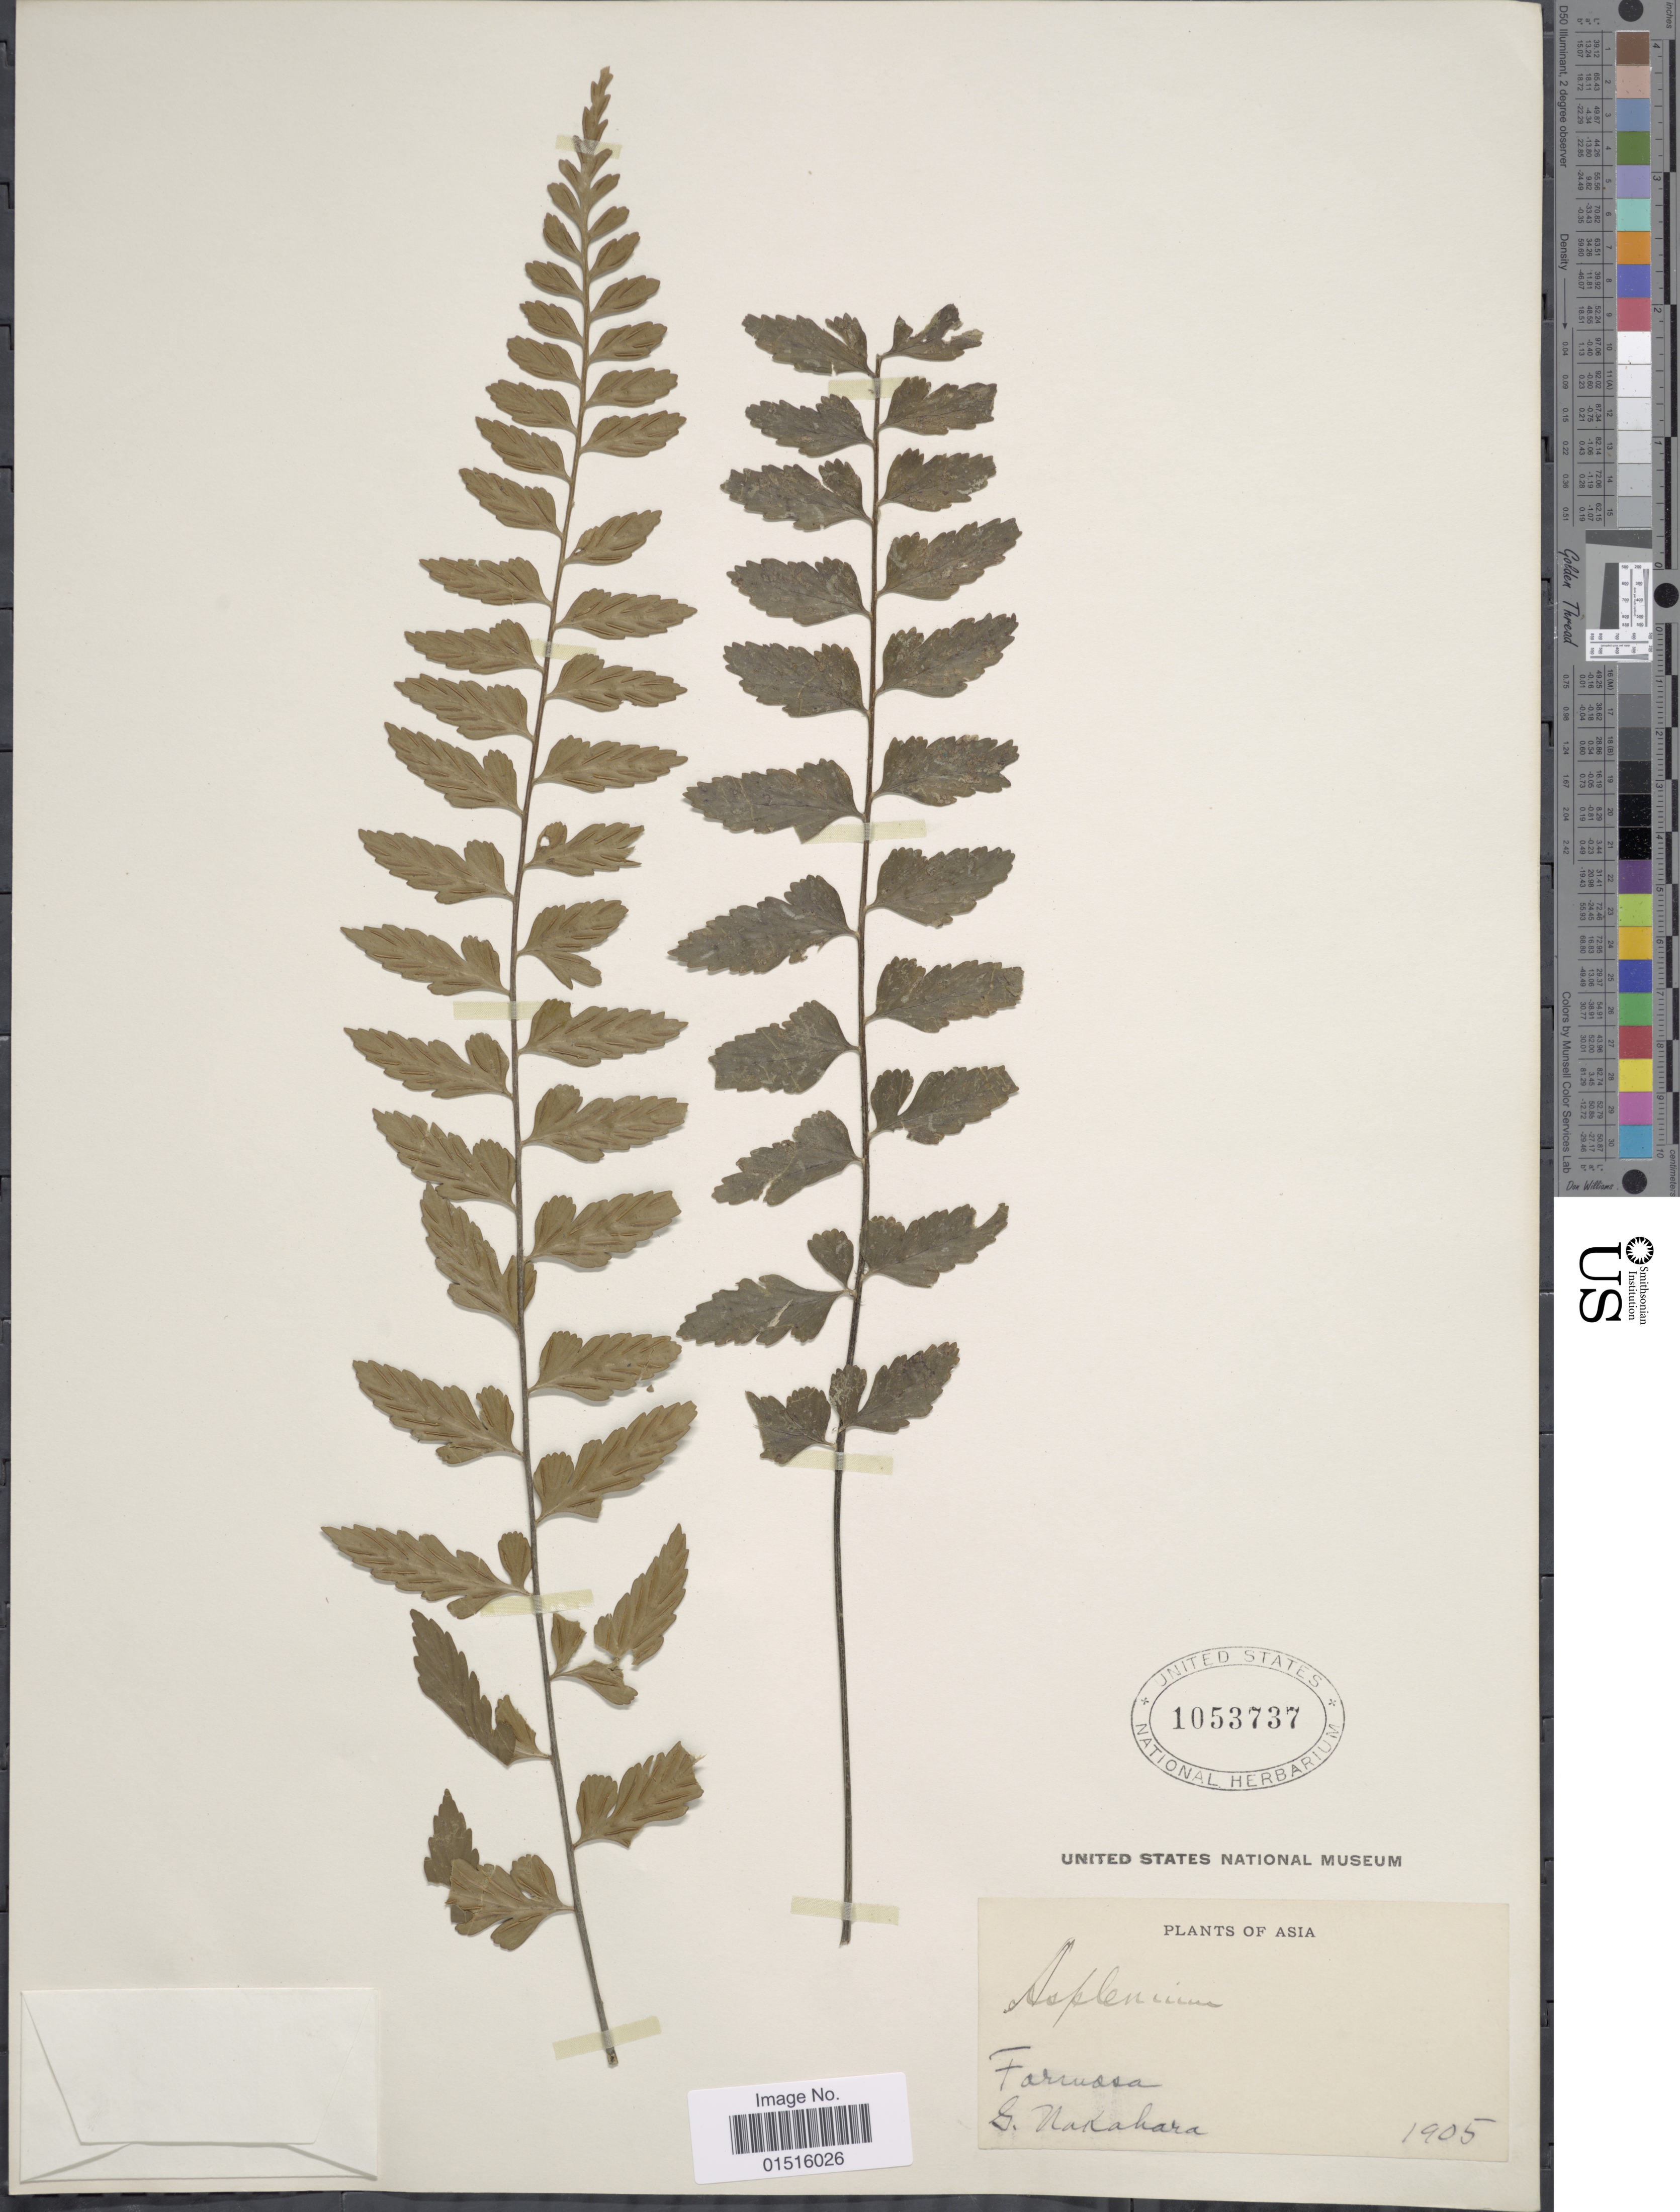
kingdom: Plantae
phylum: Tracheophyta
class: Polypodiopsida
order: Polypodiales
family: Aspleniaceae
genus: Asplenium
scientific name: Asplenium sp.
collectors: G. Nakahara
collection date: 1905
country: Taiwan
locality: Plants of Asia, Farrussa [interpreted]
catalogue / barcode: US 1053737